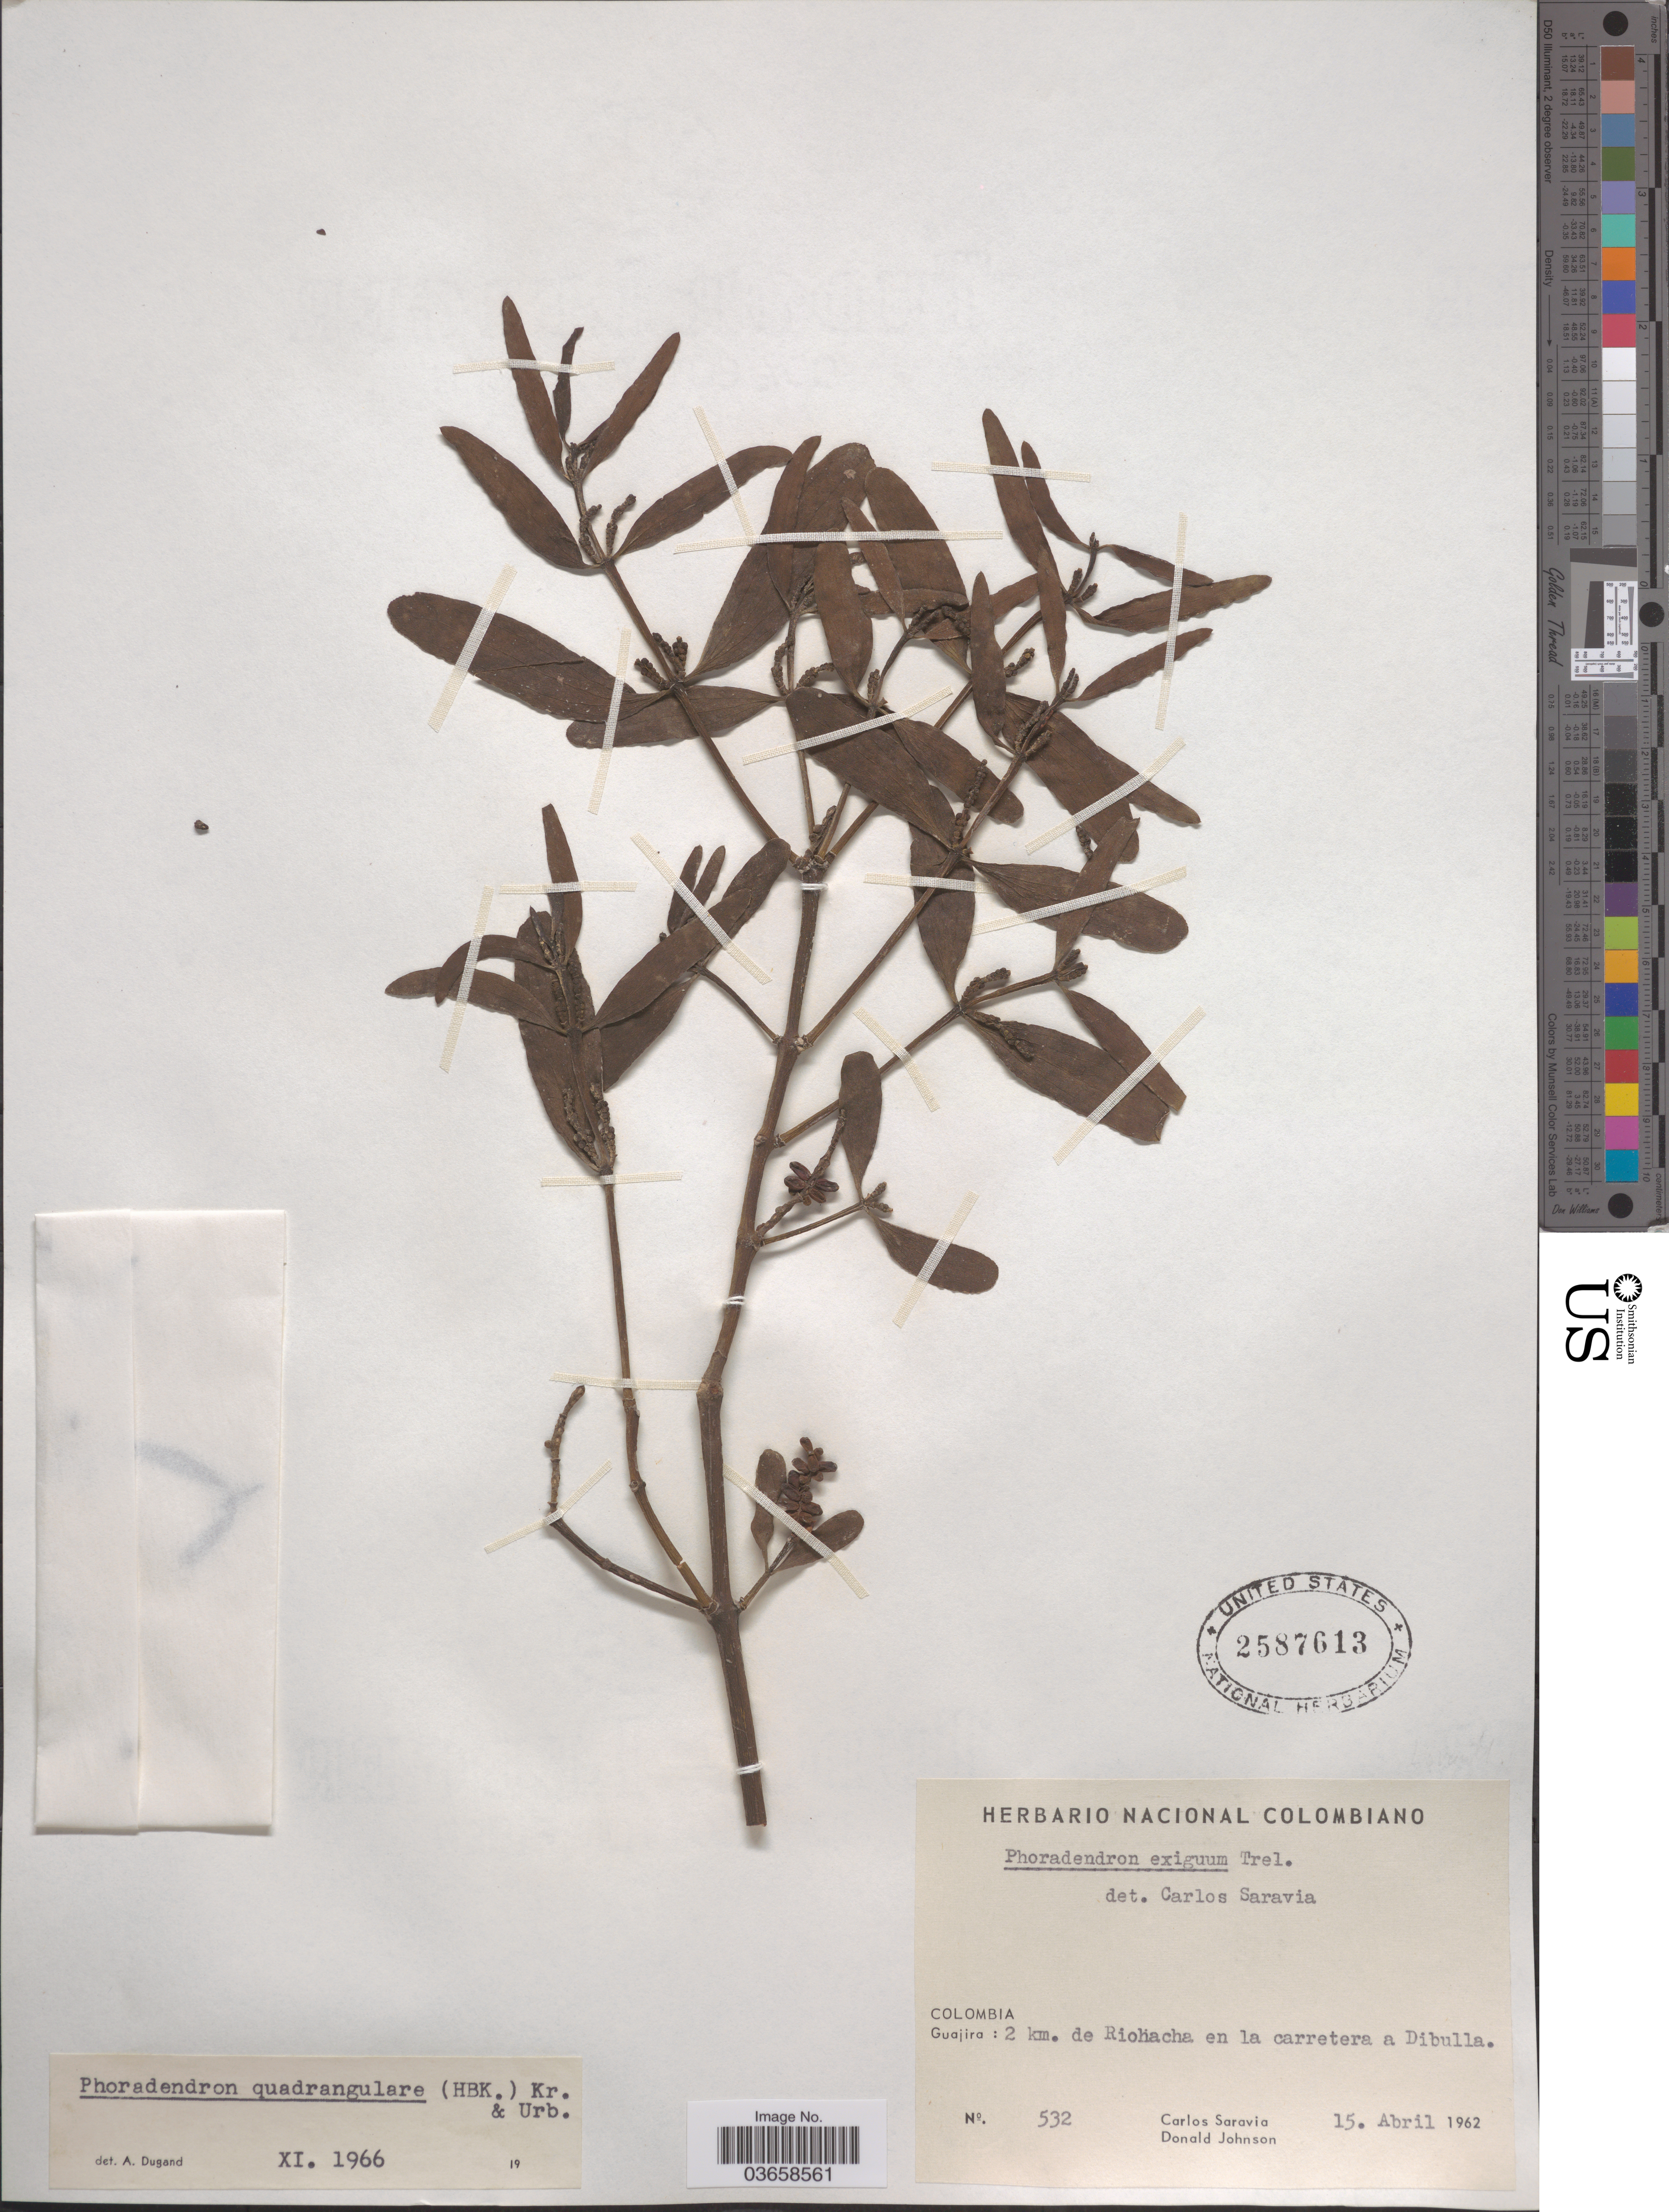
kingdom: Plantae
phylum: Tracheophyta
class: Magnoliopsida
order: Santalales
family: Viscaceae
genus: Phoradendron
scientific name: Phoradendron quadrangulare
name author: (Kunth) Griseb.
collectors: C. Saravia & D. Johnson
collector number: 532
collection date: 1962-04-15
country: Colombia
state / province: La Guajira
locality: Guajira: 2 km. de Riohacha en la carretera a Dibulla.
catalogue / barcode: US 2587613